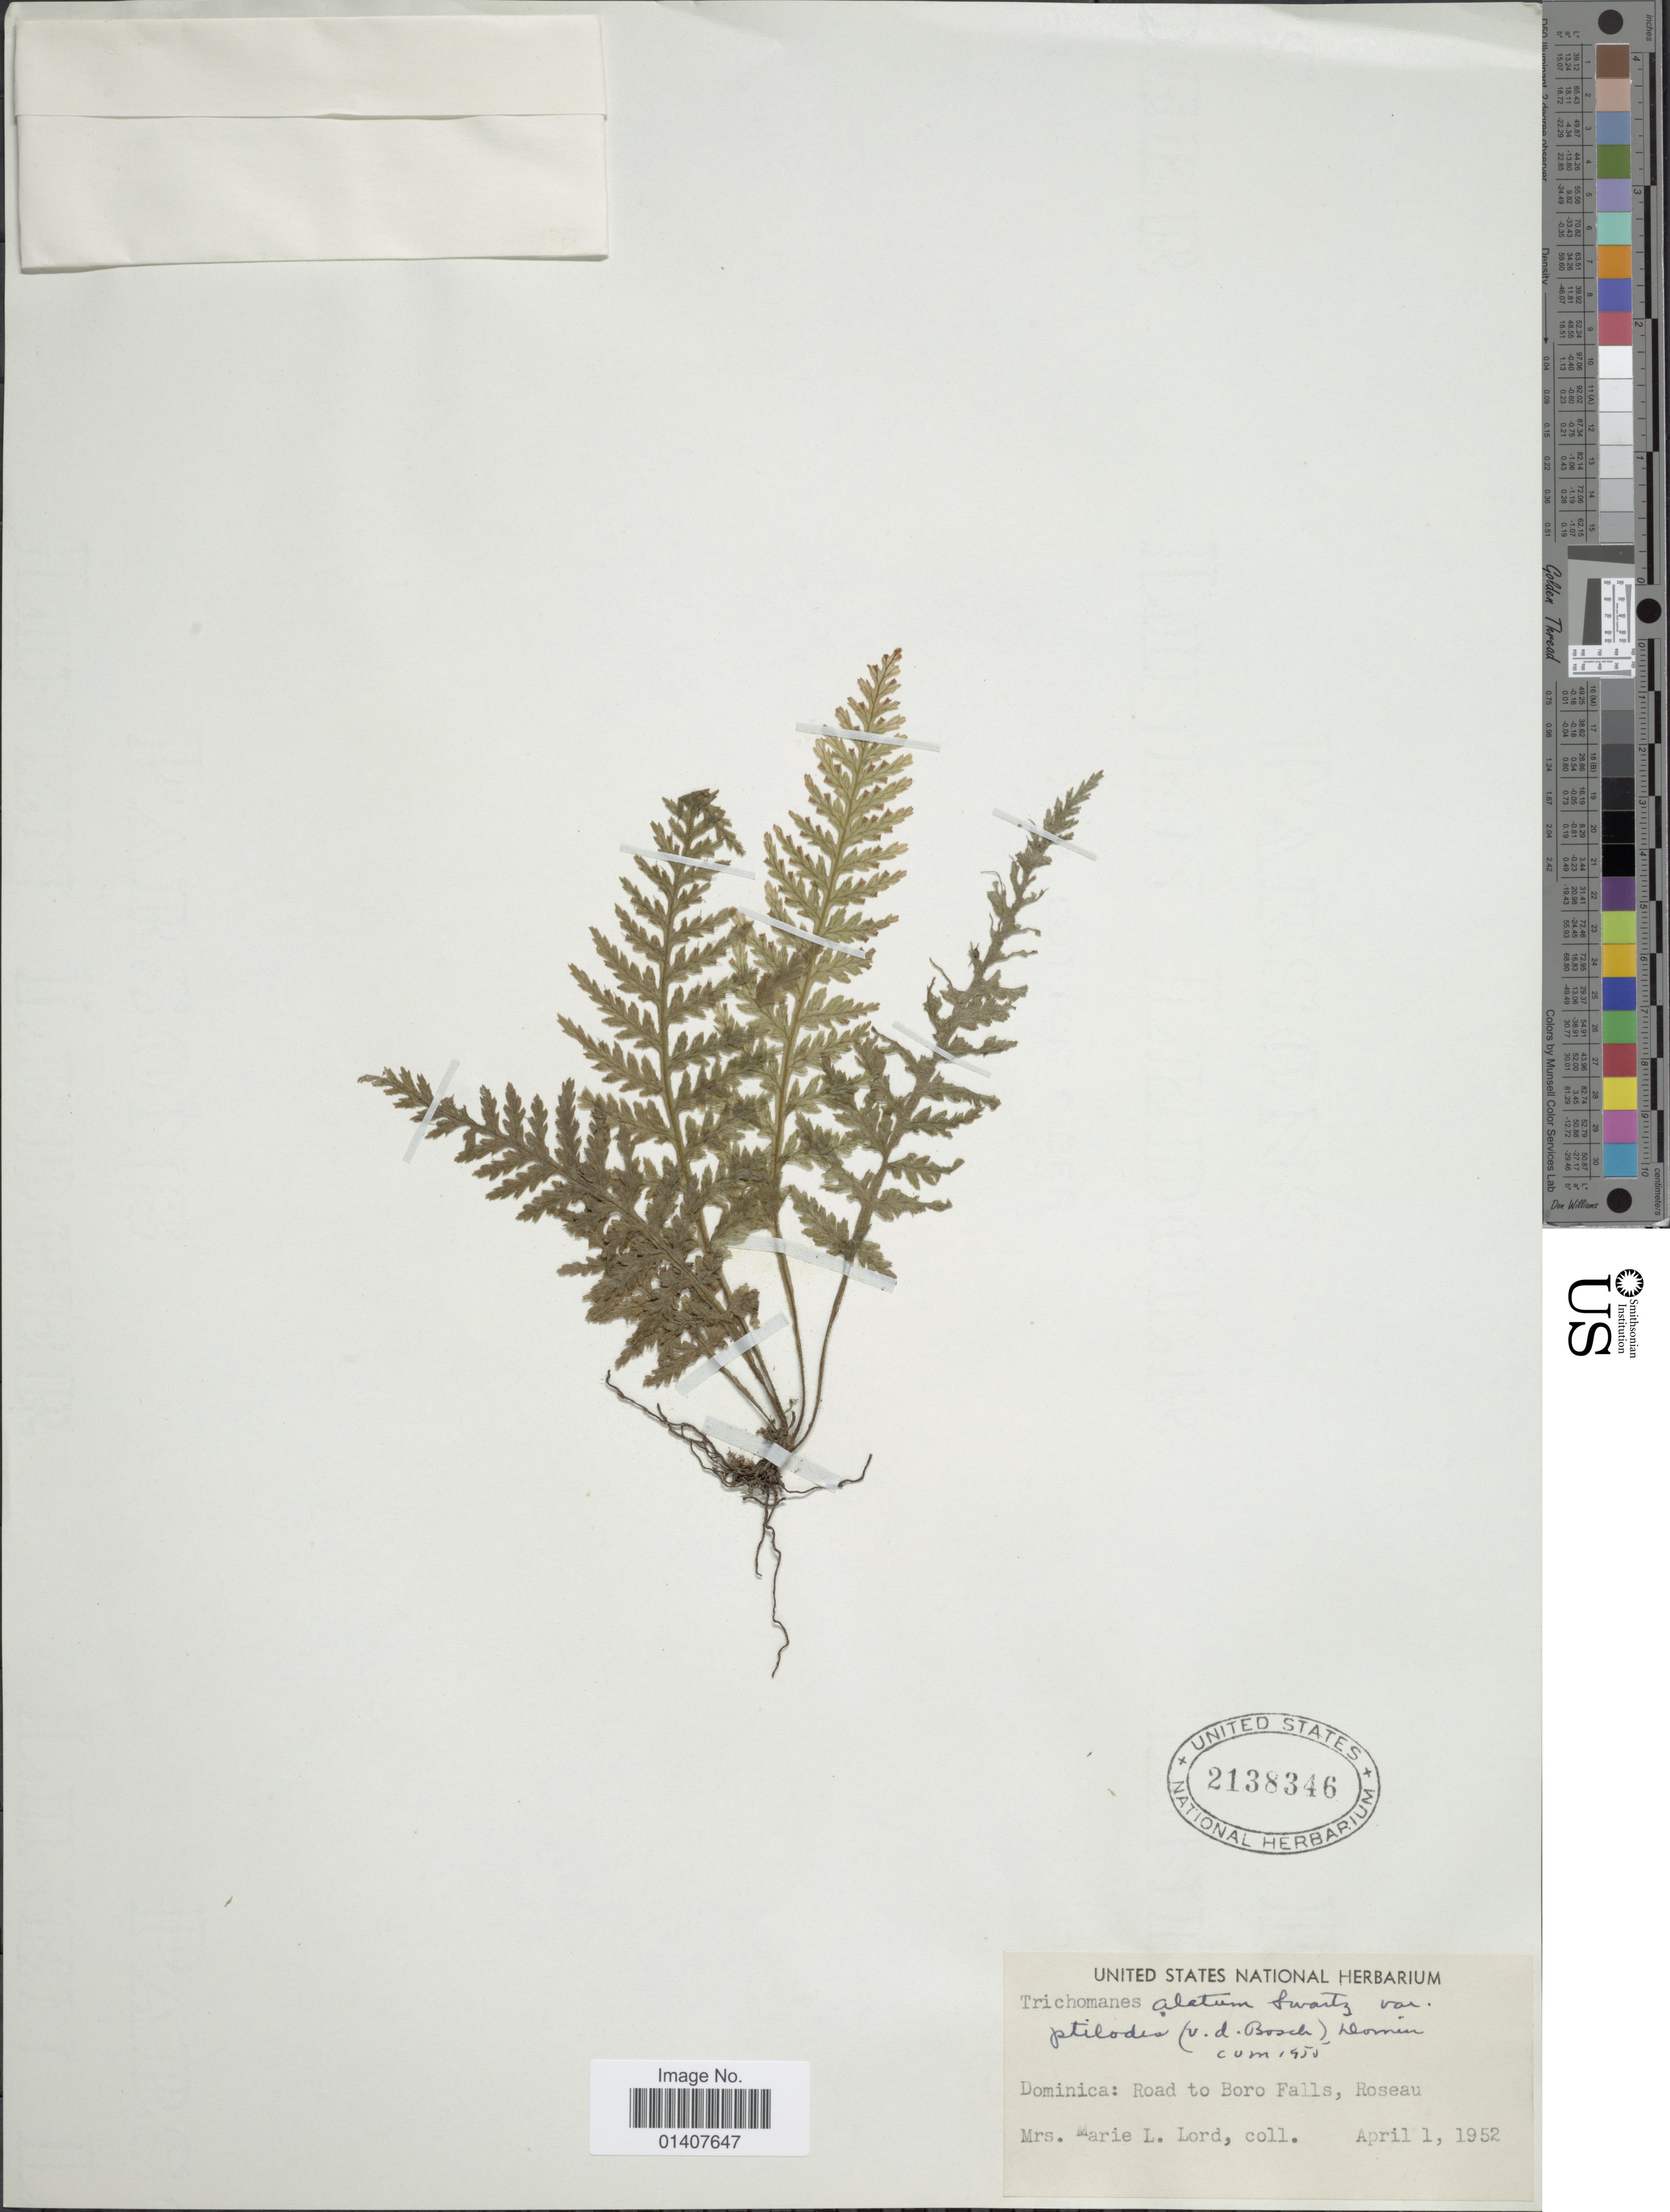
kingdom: Plantae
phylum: Tracheophyta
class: Polypodiopsida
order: Hymenophyllales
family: Hymenophyllaceae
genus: Trichomanes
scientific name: Trichomanes alatum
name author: Sw.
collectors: M. Lord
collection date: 1952-04-01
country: Dominica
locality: Dominica: Road to Boro Falls, Roseau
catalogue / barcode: US 2138346